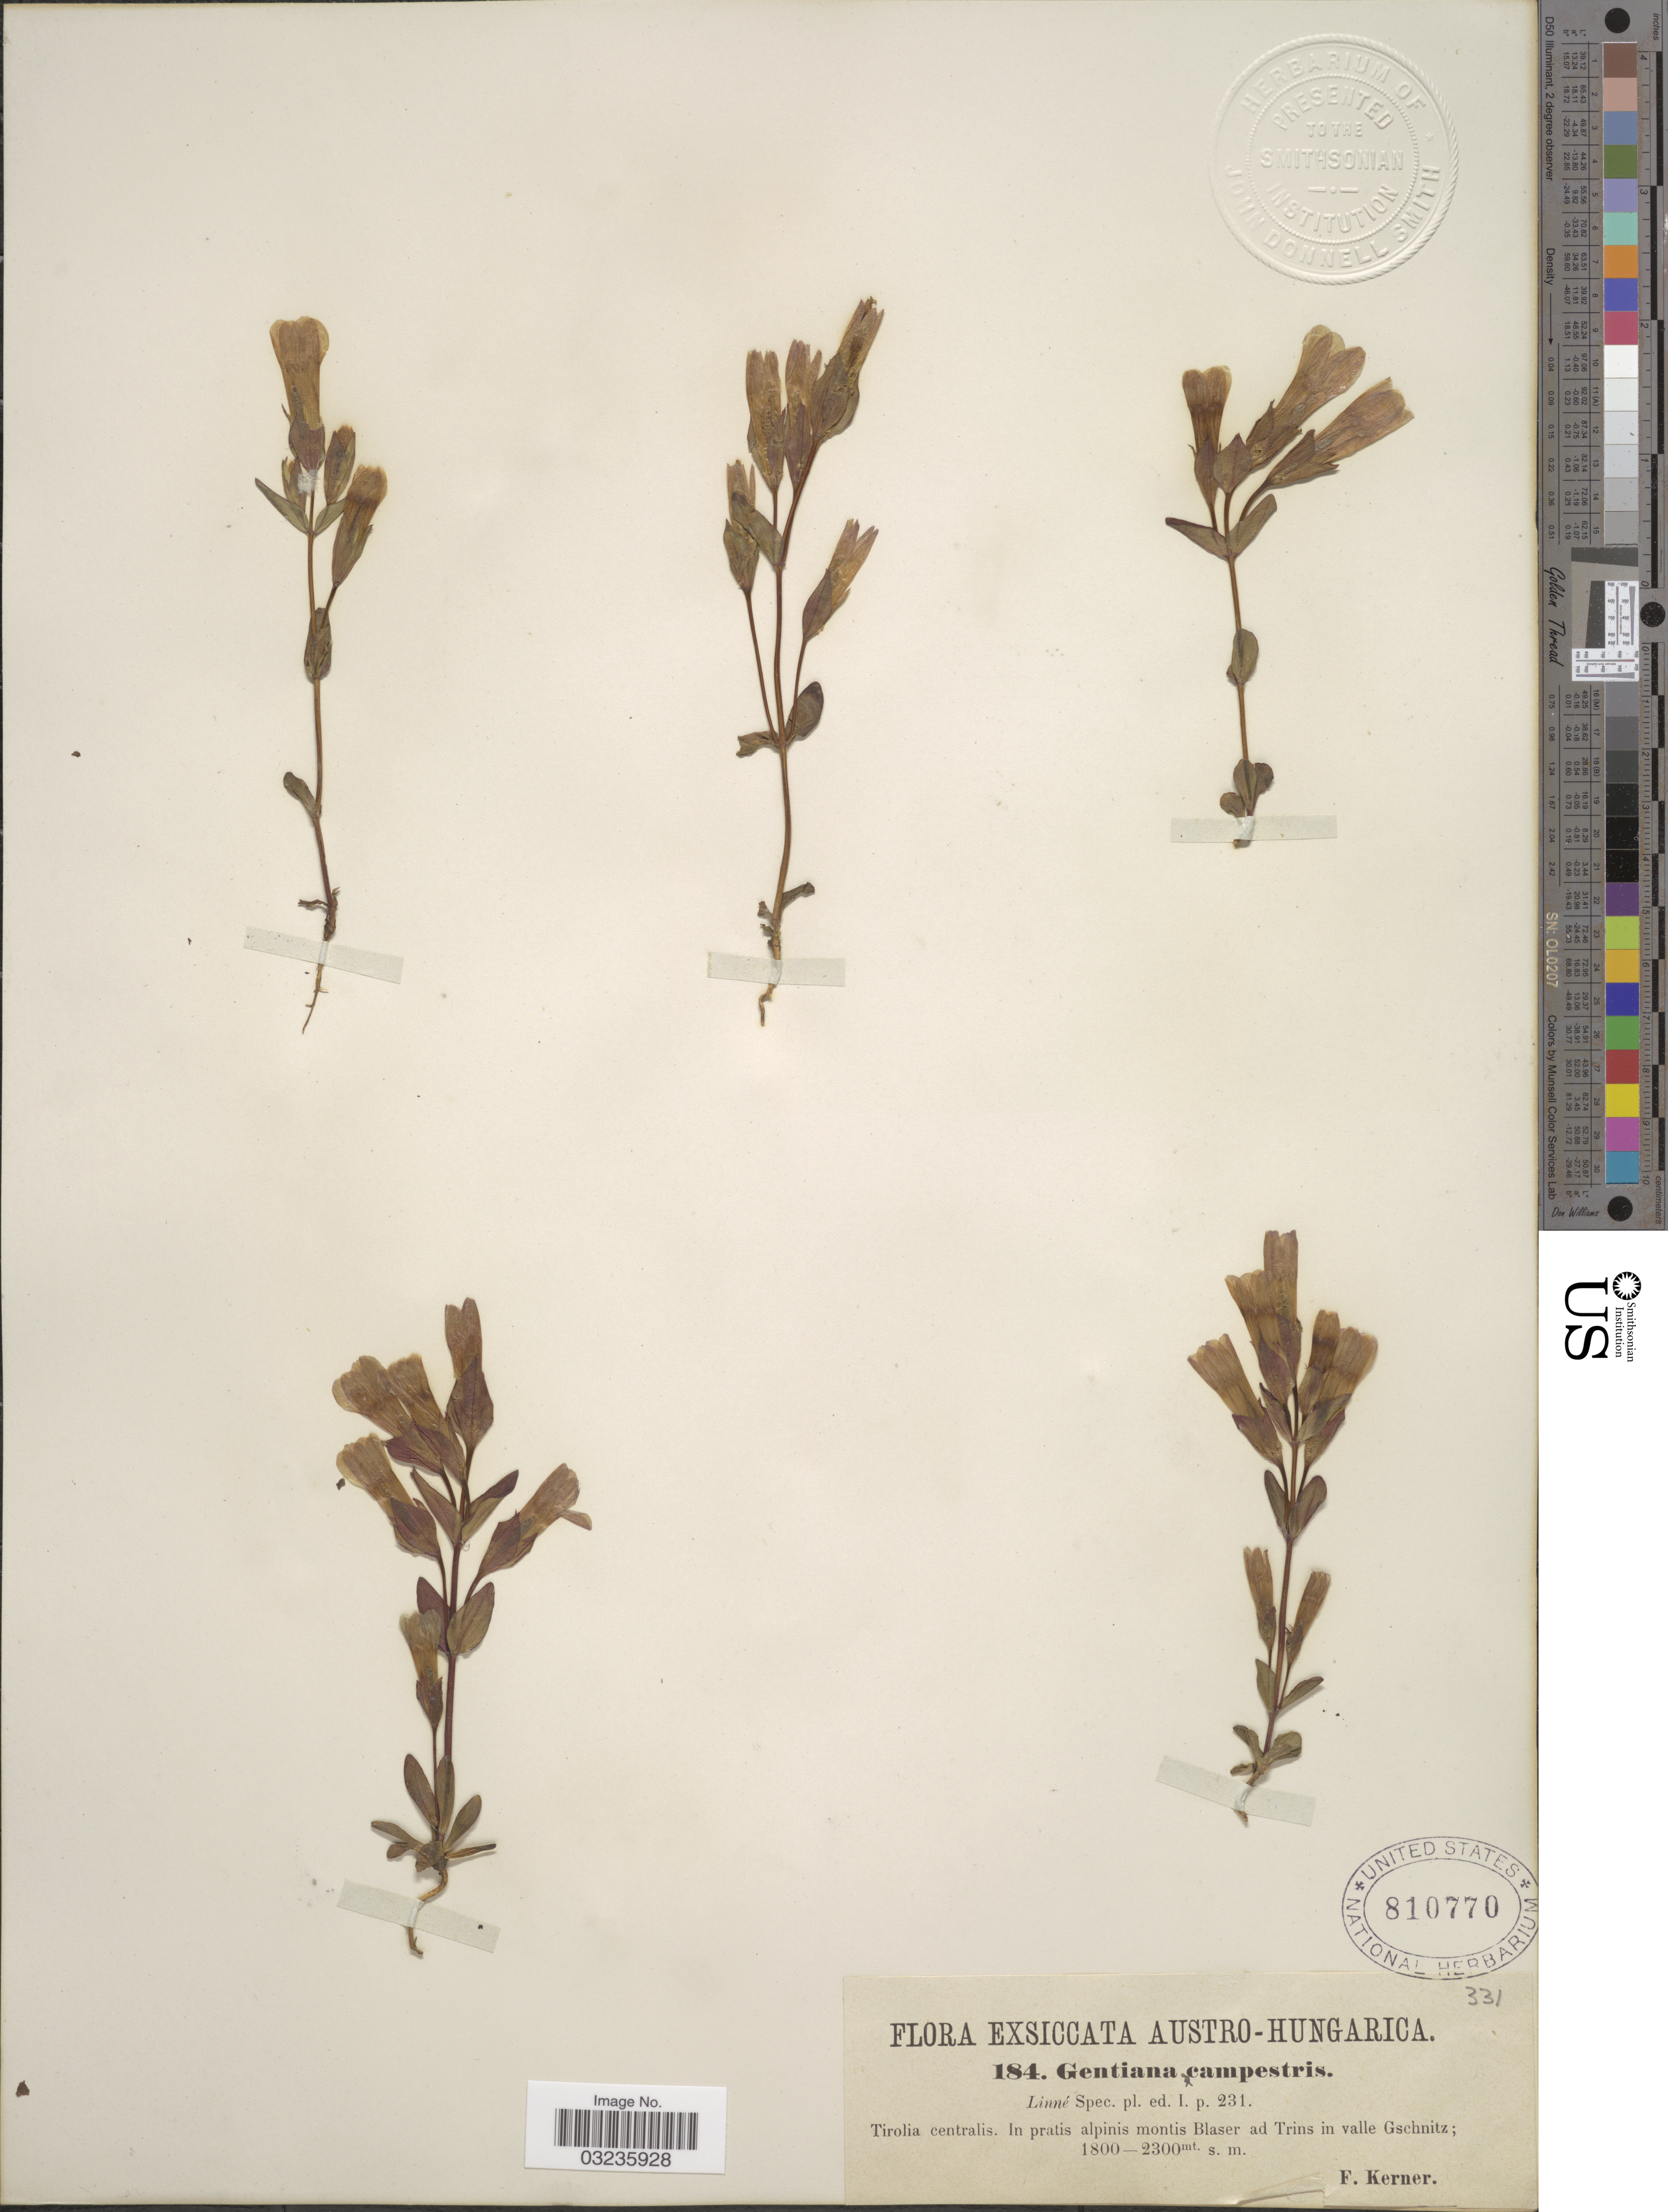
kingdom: Plantae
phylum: Tracheophyta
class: Magnoliopsida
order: Gentianales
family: Gentianaceae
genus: Gentiana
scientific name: Gentiana campestris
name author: L.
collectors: F. Kerner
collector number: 184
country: Austria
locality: Austro-Hungarica. Tirolia centralis. In pratis alpinis montis Blaser ad Trins in valle Gschnitz.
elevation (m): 1800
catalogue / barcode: US 810770